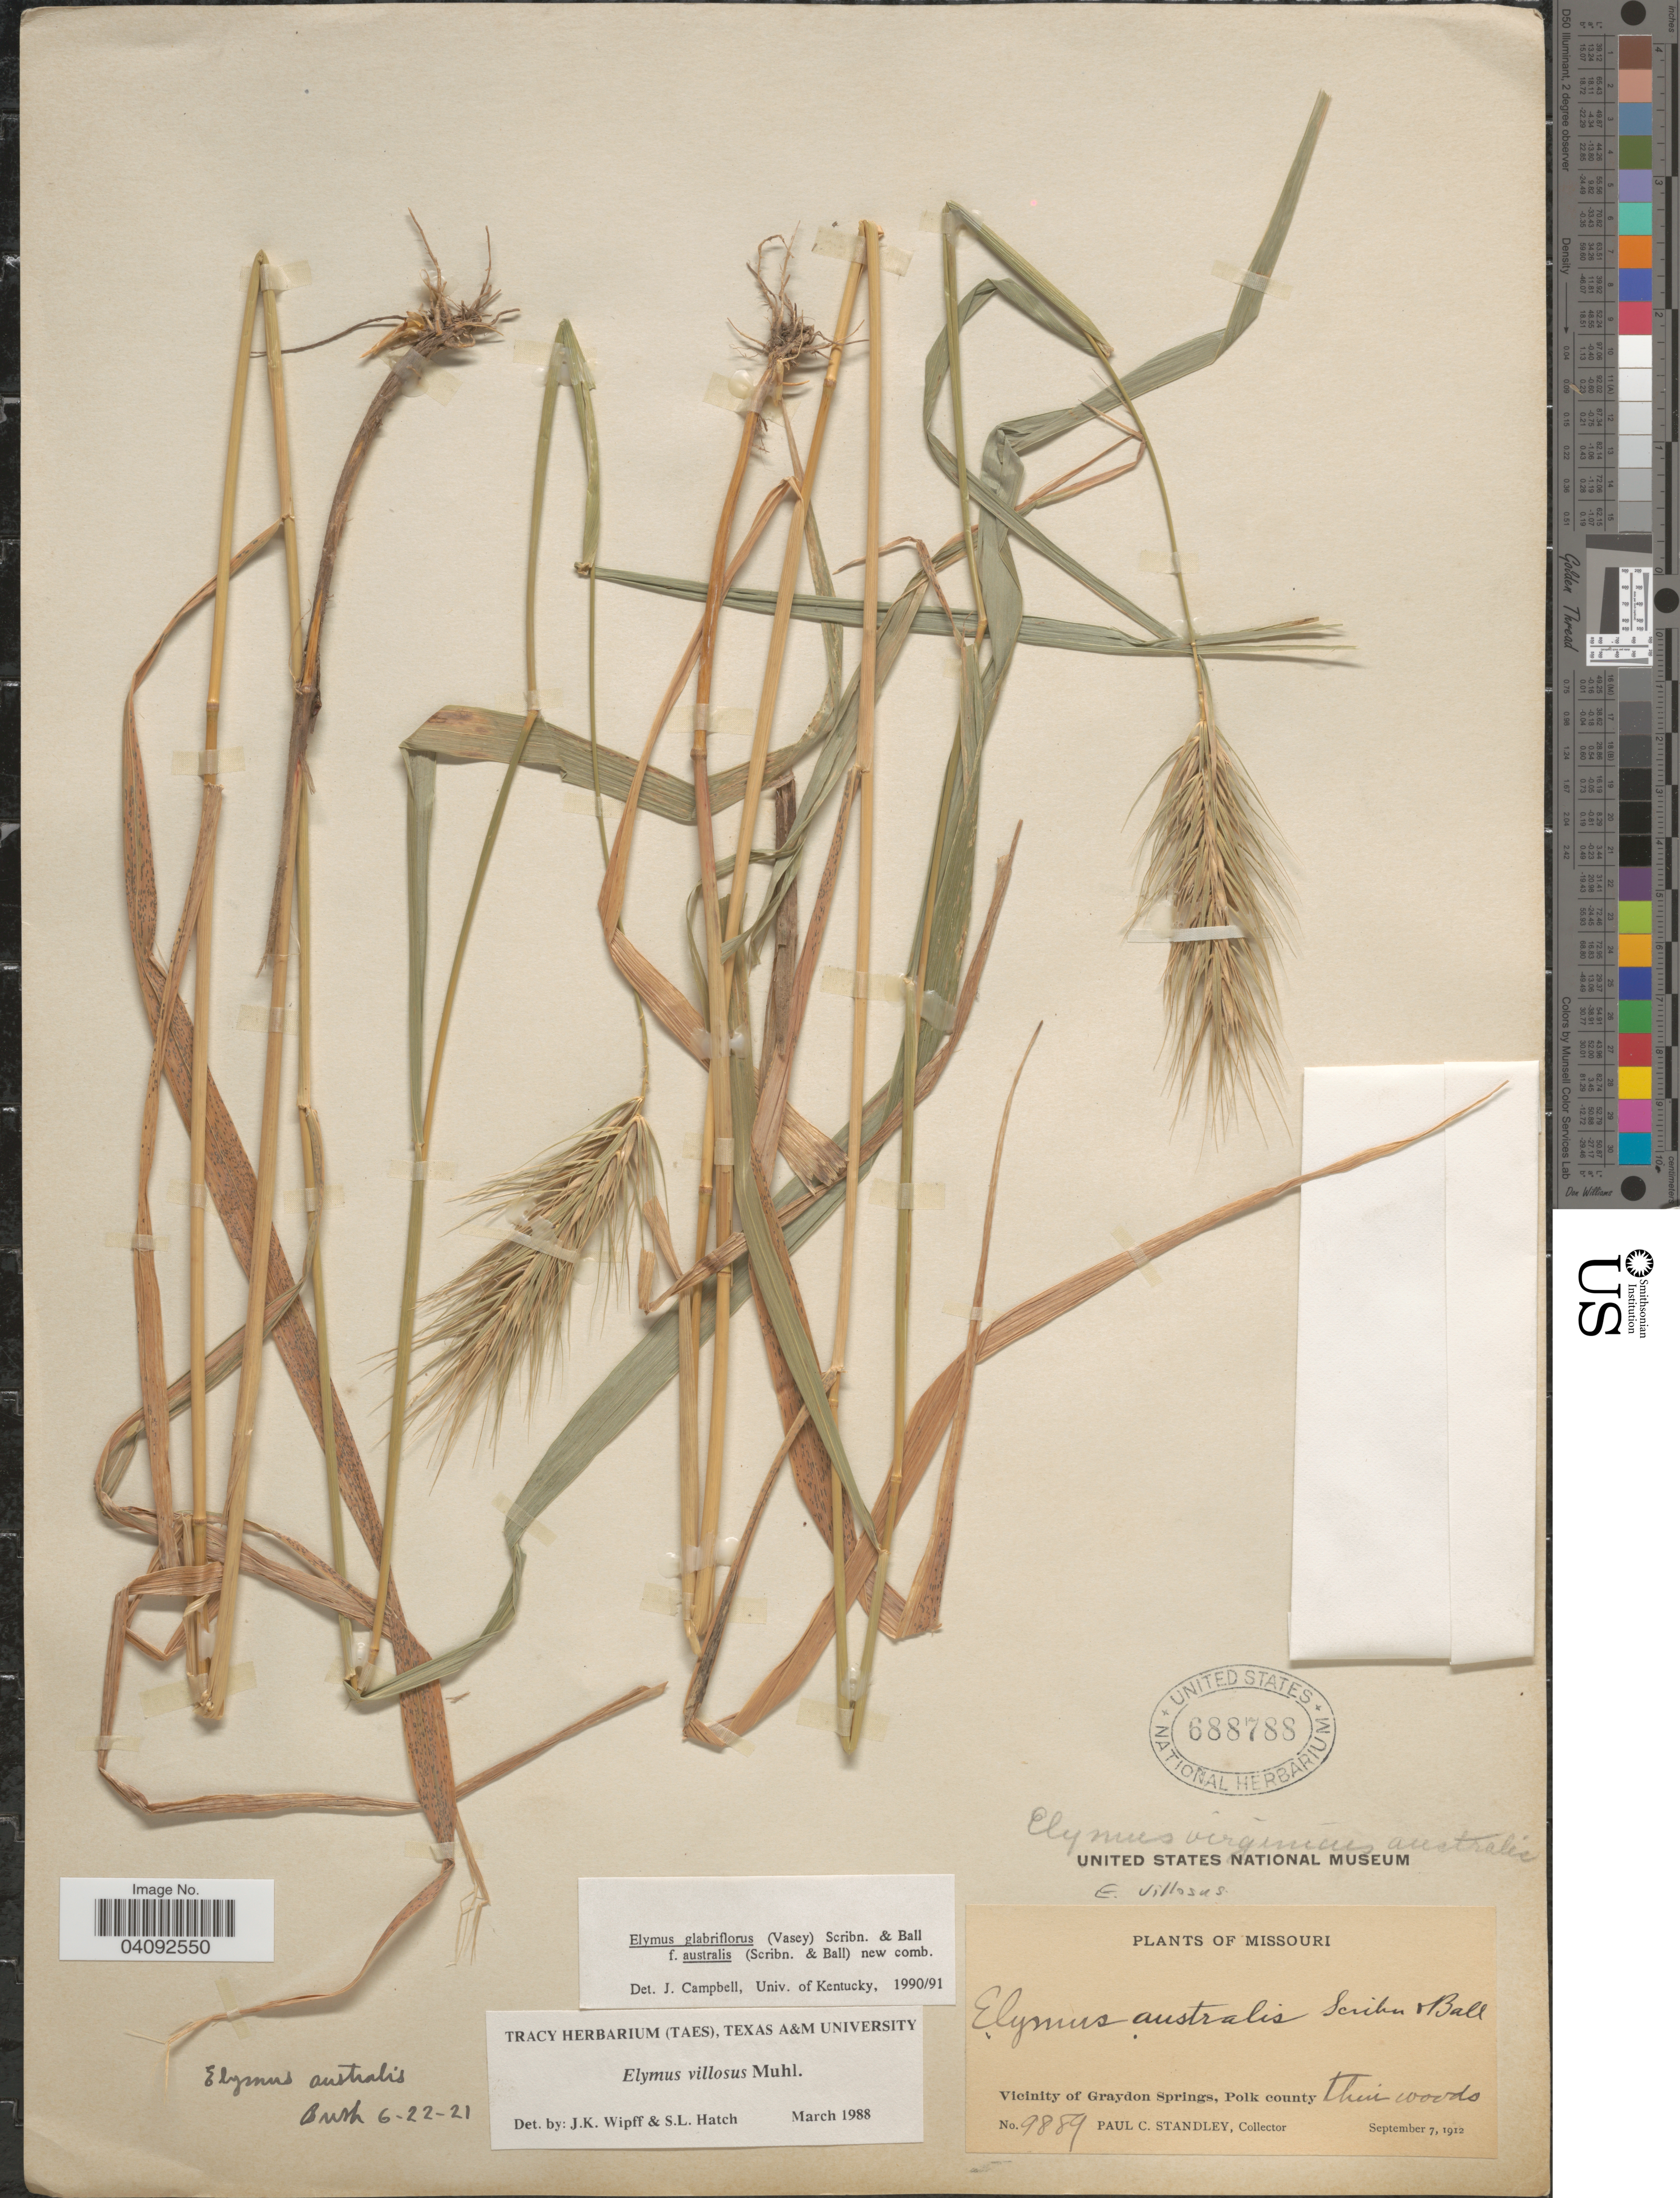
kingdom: Plantae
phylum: Tracheophyta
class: Liliopsida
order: Poales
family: Poaceae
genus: Elymus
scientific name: Elymus glabriflorus var. australis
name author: (Scribn. & C.R. Ball) J.J.N. Campb.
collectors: P. C. Standley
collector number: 9889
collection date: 1912-09-07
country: United States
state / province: Missouri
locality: Vicinity of Graydon Springs, Polk County.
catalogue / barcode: US 688788